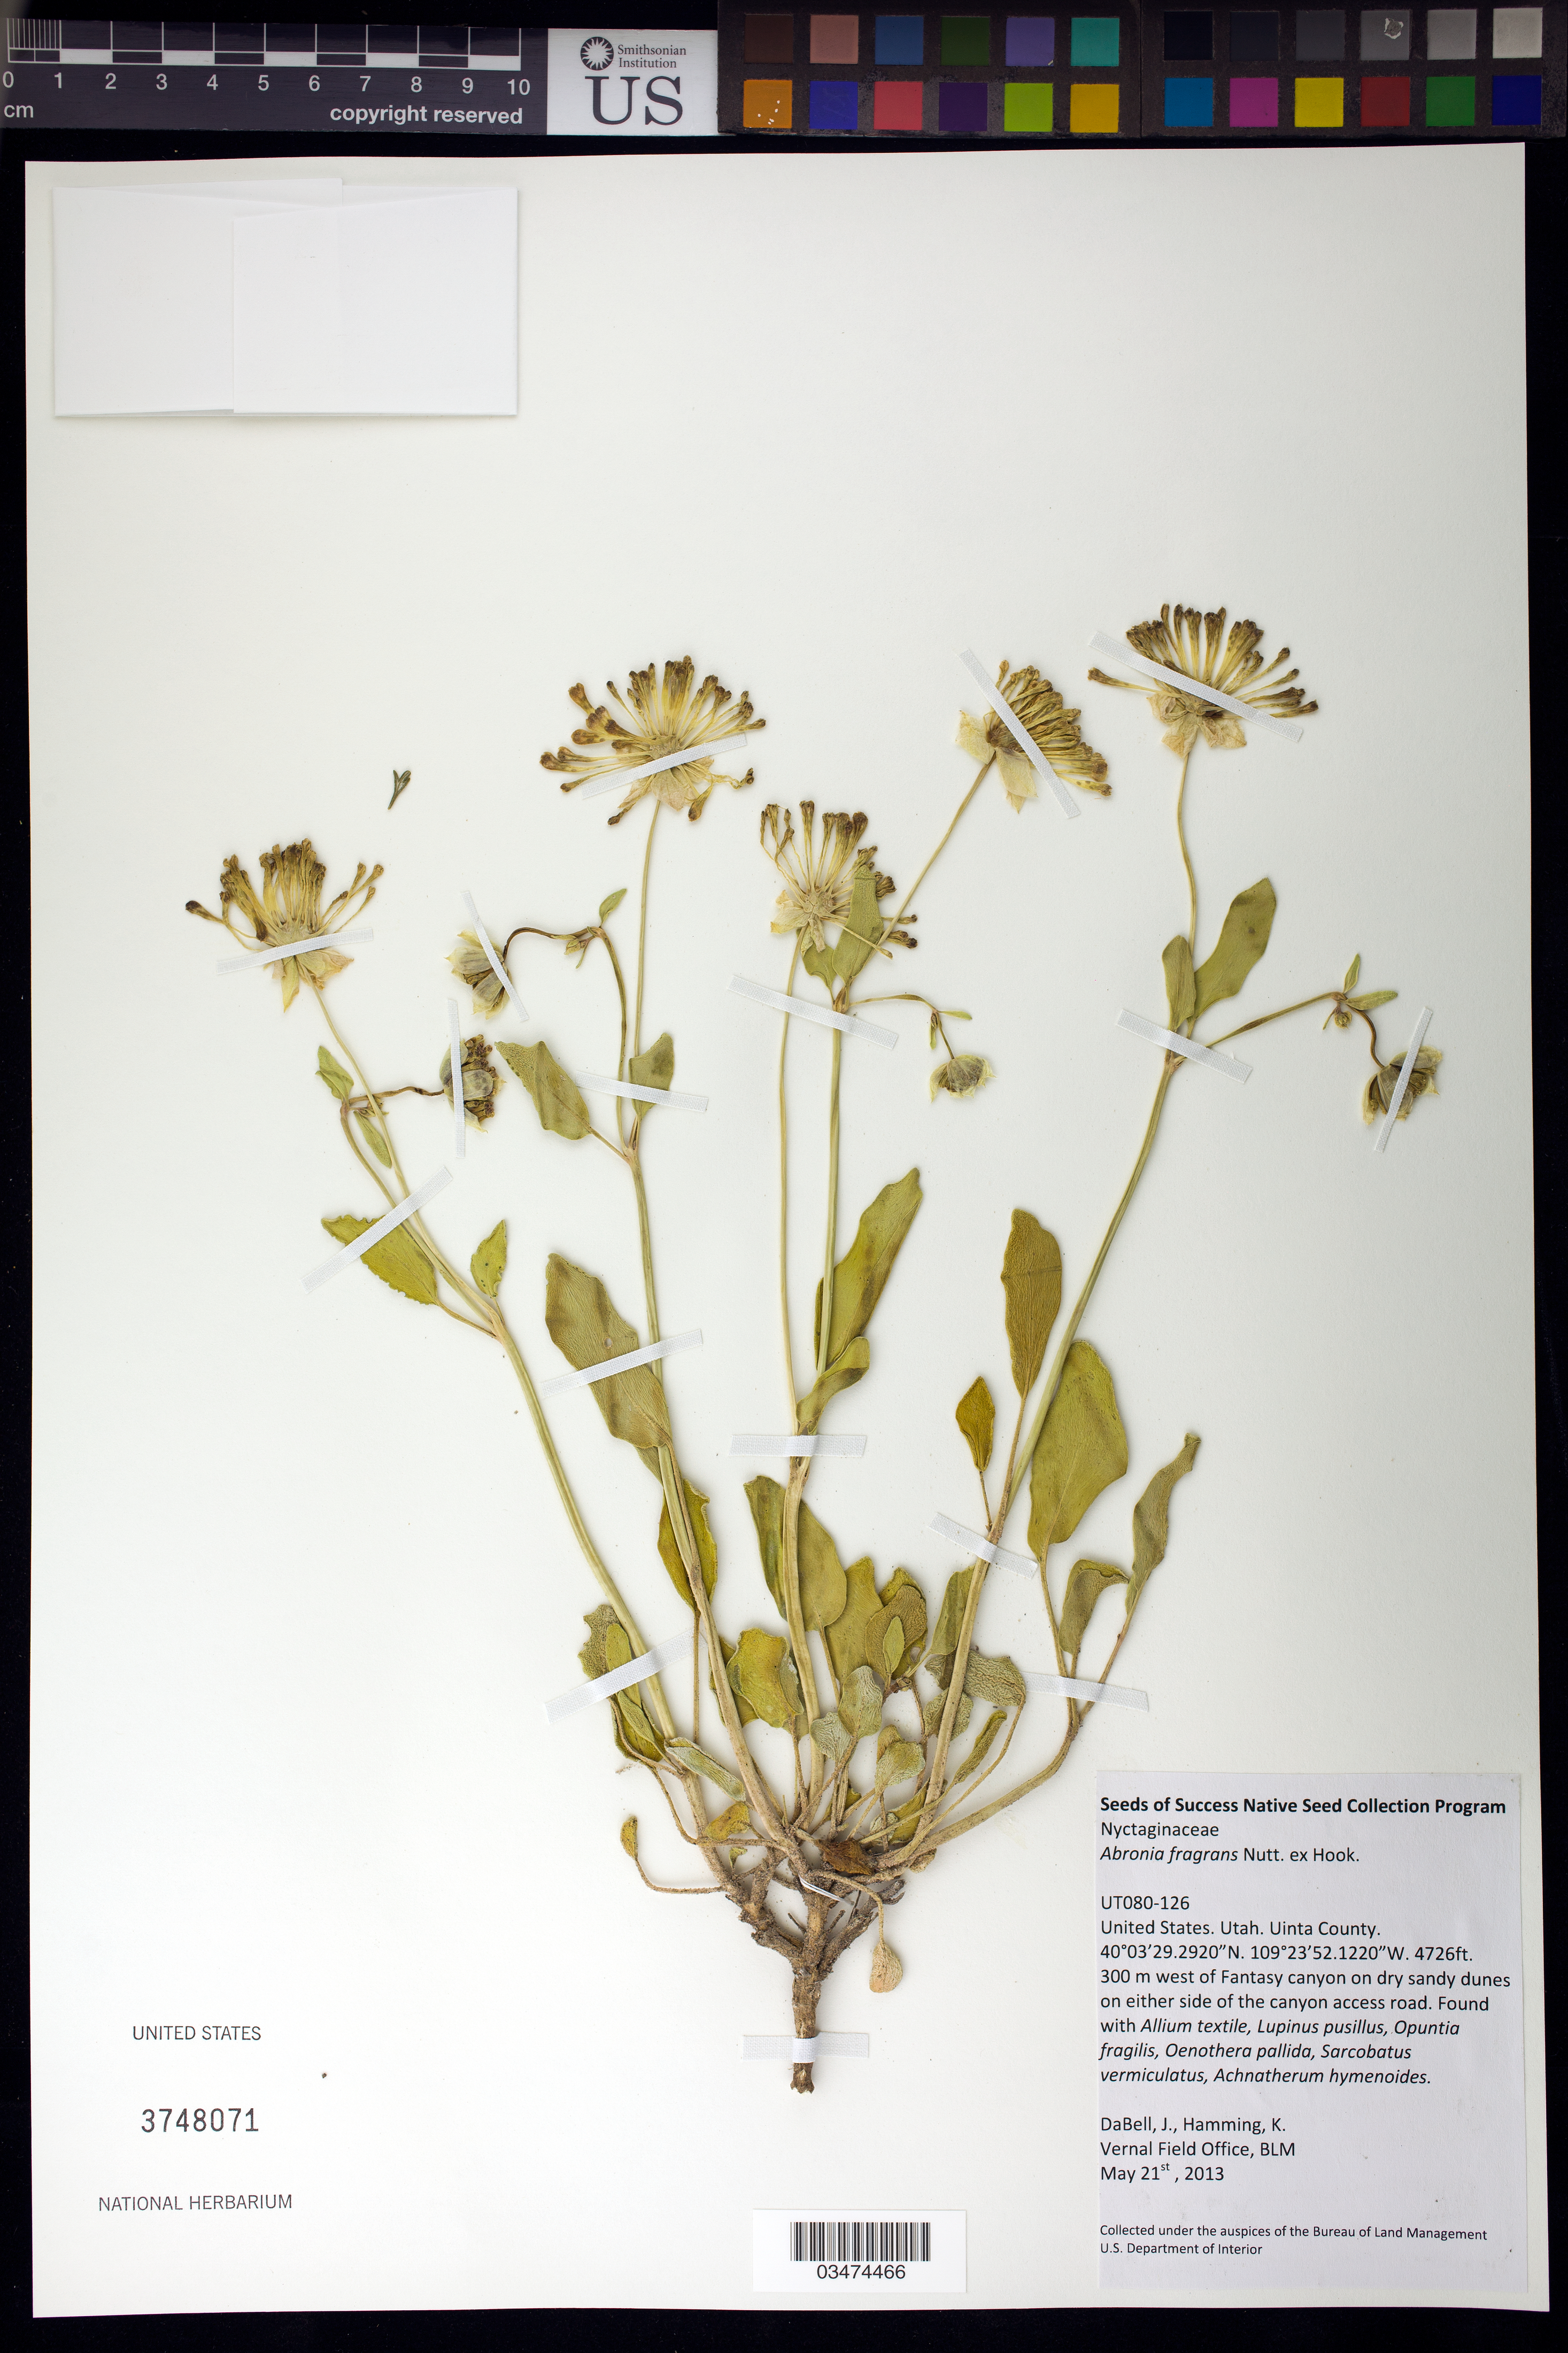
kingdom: Plantae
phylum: Tracheophyta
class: Magnoliopsida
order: Caryophyllales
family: Nyctaginaceae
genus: Abronia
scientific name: Abronia fragrans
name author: Nutt. ex Hook.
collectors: J. DaBell & K. Hamming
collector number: UT080-126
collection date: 2013-05-21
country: United States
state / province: Utah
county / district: Uintah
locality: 300 m W of Fantasy canyon on dry sandy dunes on either side of the canyon access road.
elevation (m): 1440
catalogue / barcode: US 3748071